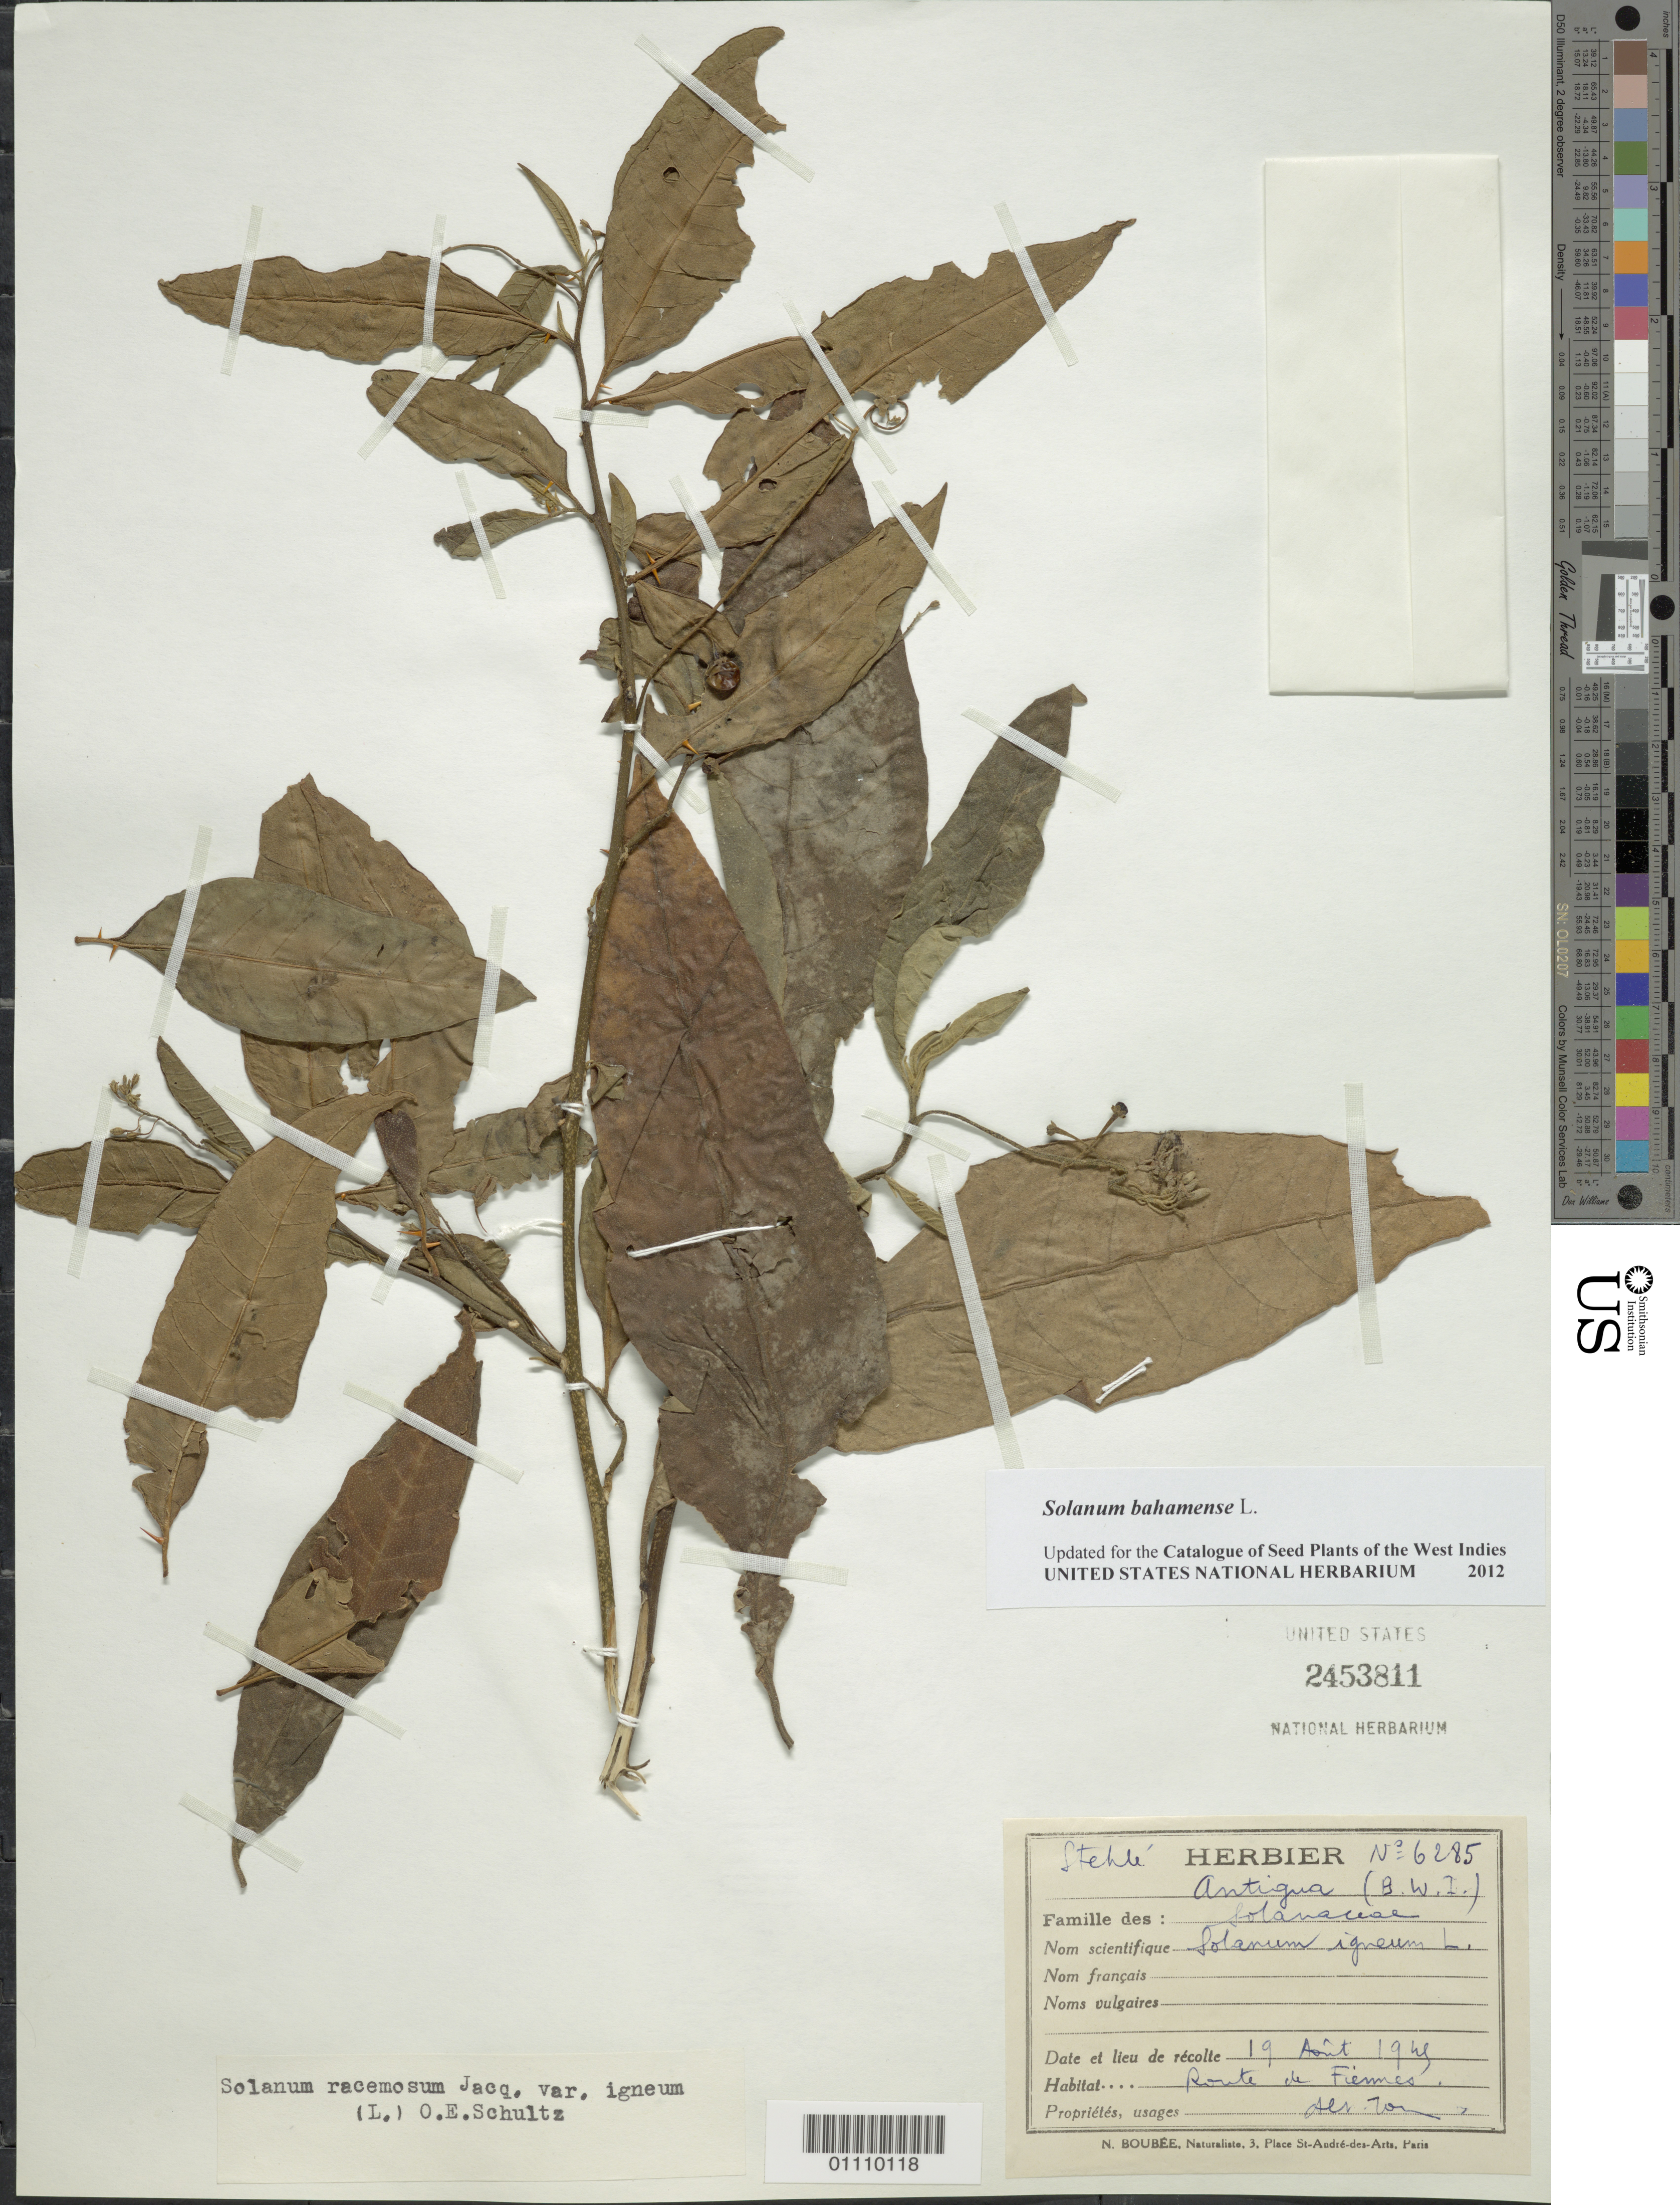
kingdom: Plantae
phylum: Tracheophyta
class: Magnoliopsida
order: Solanales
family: Solanaceae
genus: Solanum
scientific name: Solanum bahamense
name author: L.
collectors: H. Stehlé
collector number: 6285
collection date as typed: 19 Aug 1945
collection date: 1945-08-19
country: Antigua and Barbuda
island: Antigua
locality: Route de Fiennes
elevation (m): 70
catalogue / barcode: US 2453811